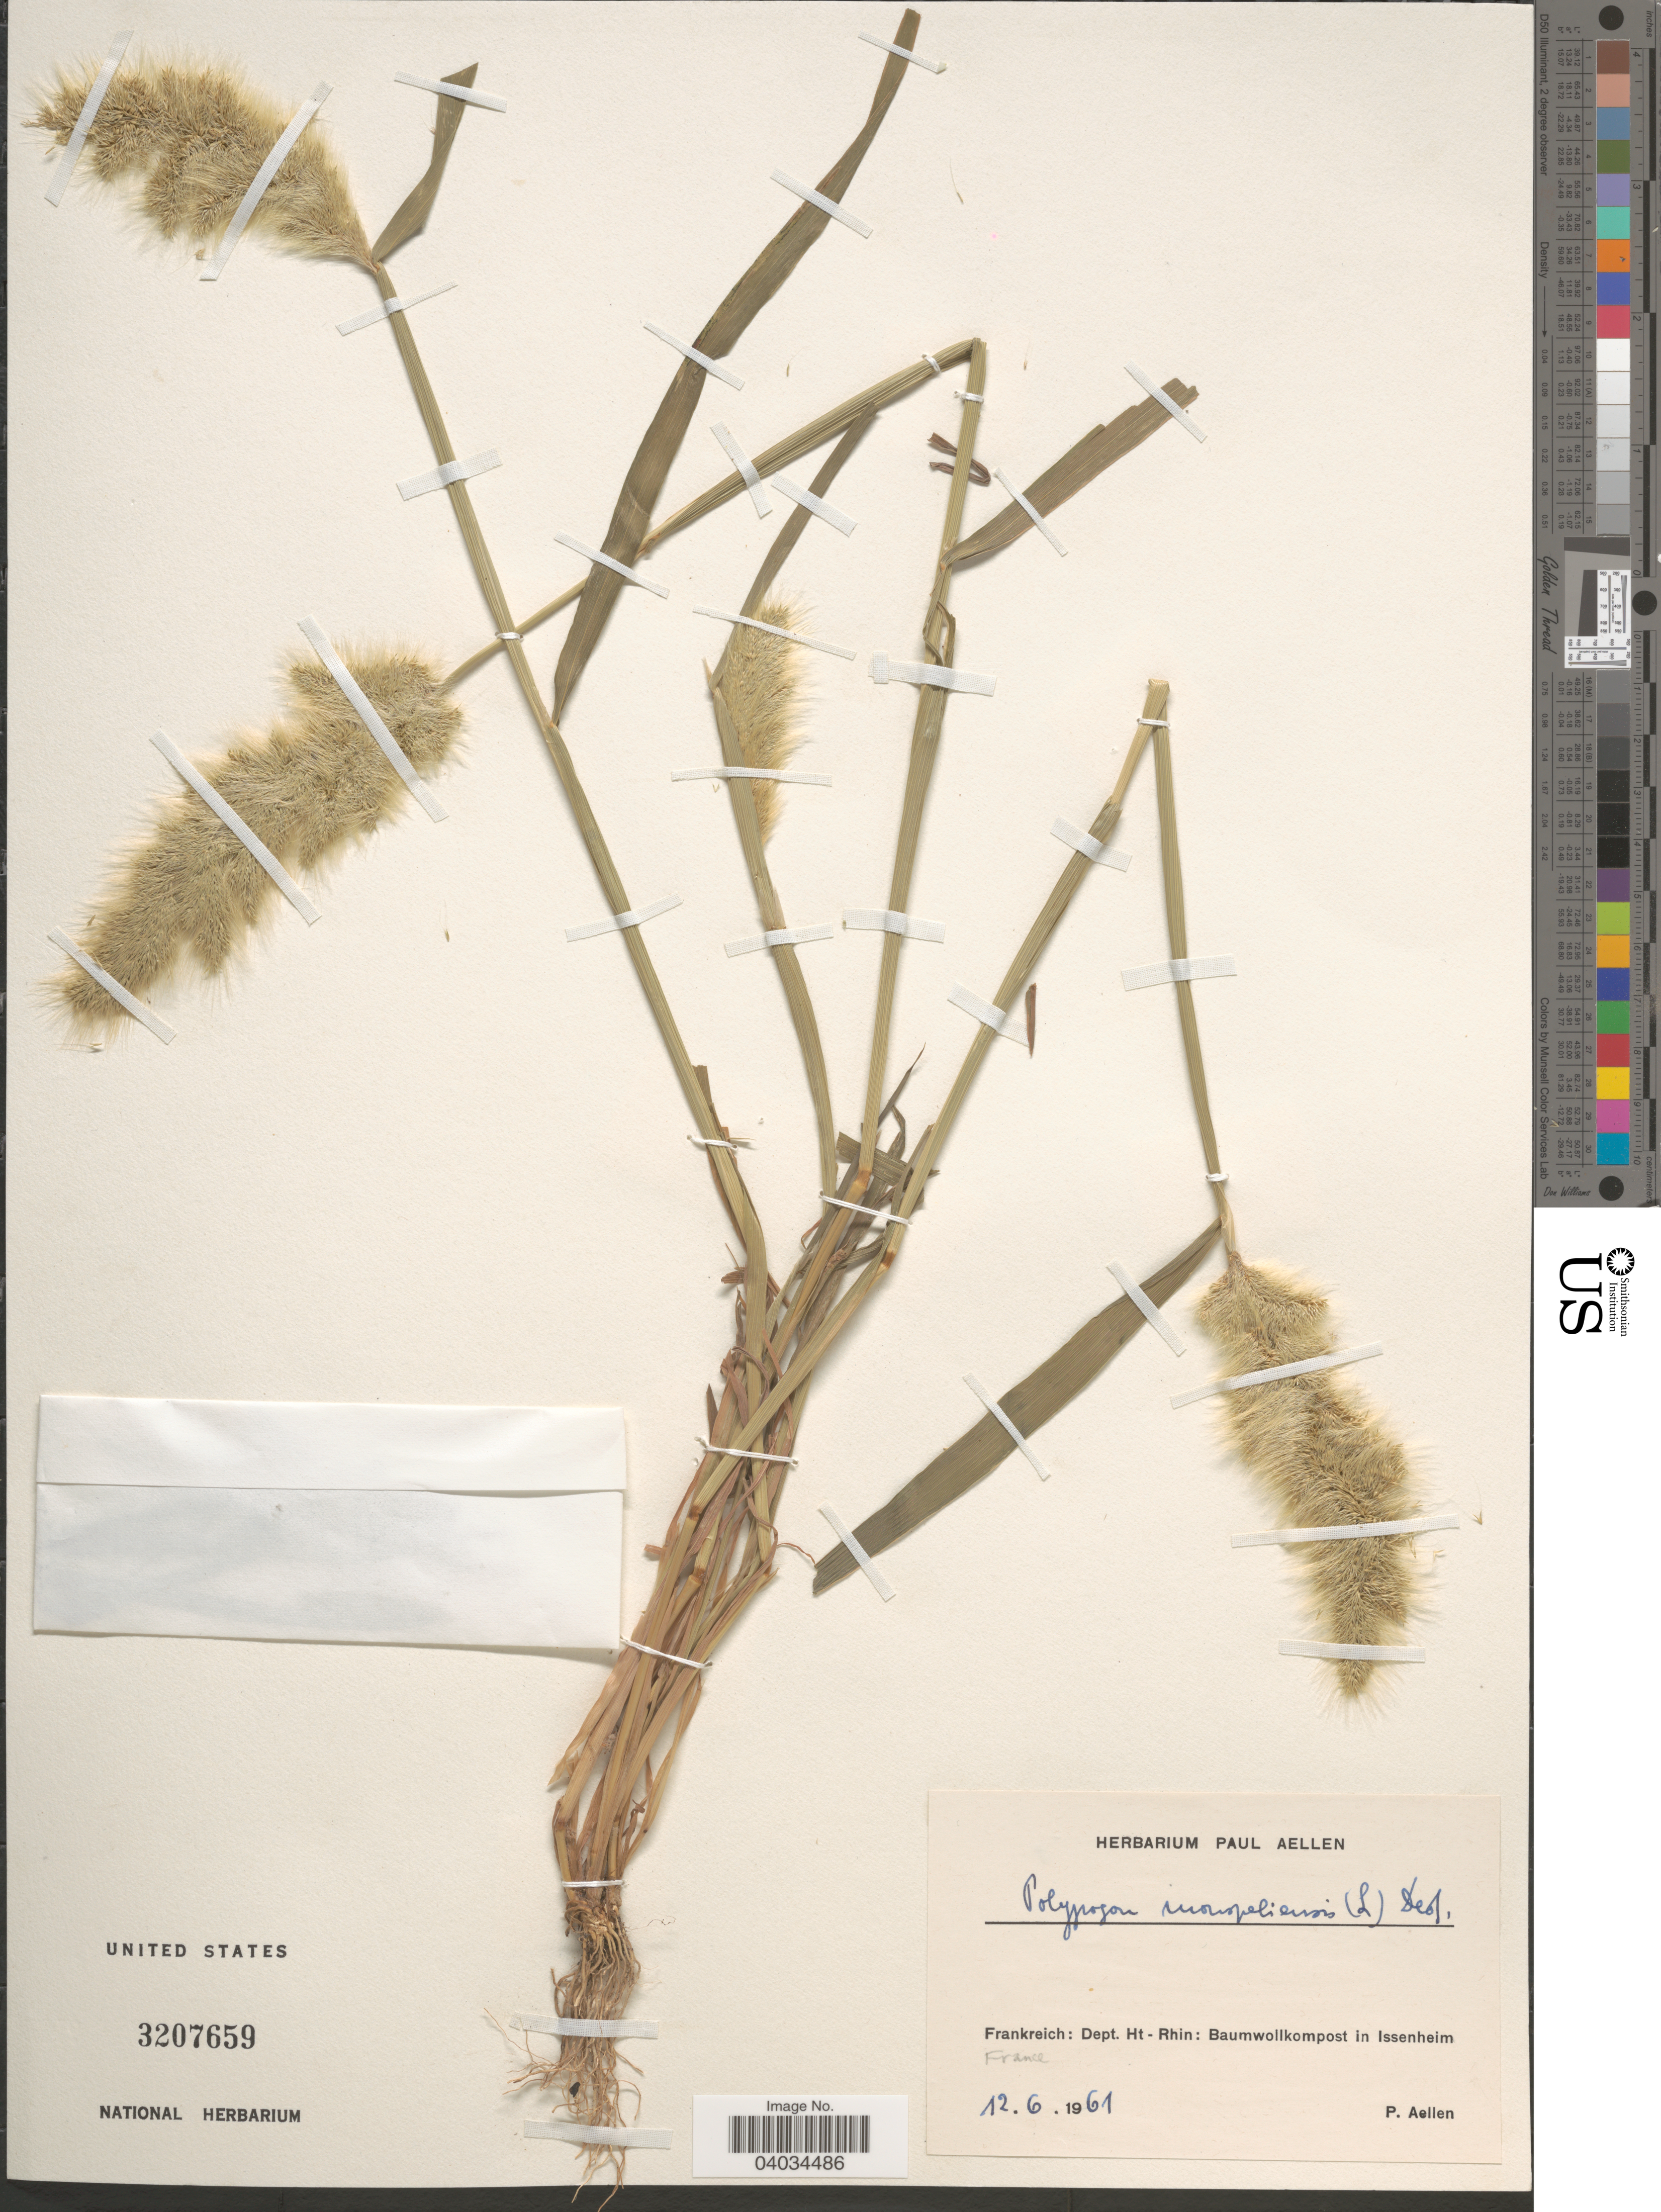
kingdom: Plantae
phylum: Tracheophyta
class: Liliopsida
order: Poales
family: Poaceae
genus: Polypogon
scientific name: Polypogon monspeliensis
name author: (L.) Desf.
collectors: P. Aellen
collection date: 1961-06-12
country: France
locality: Frankreich: Dept. Ht- Rhin: Baumwollkompost in Issenheim.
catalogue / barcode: US 3207659